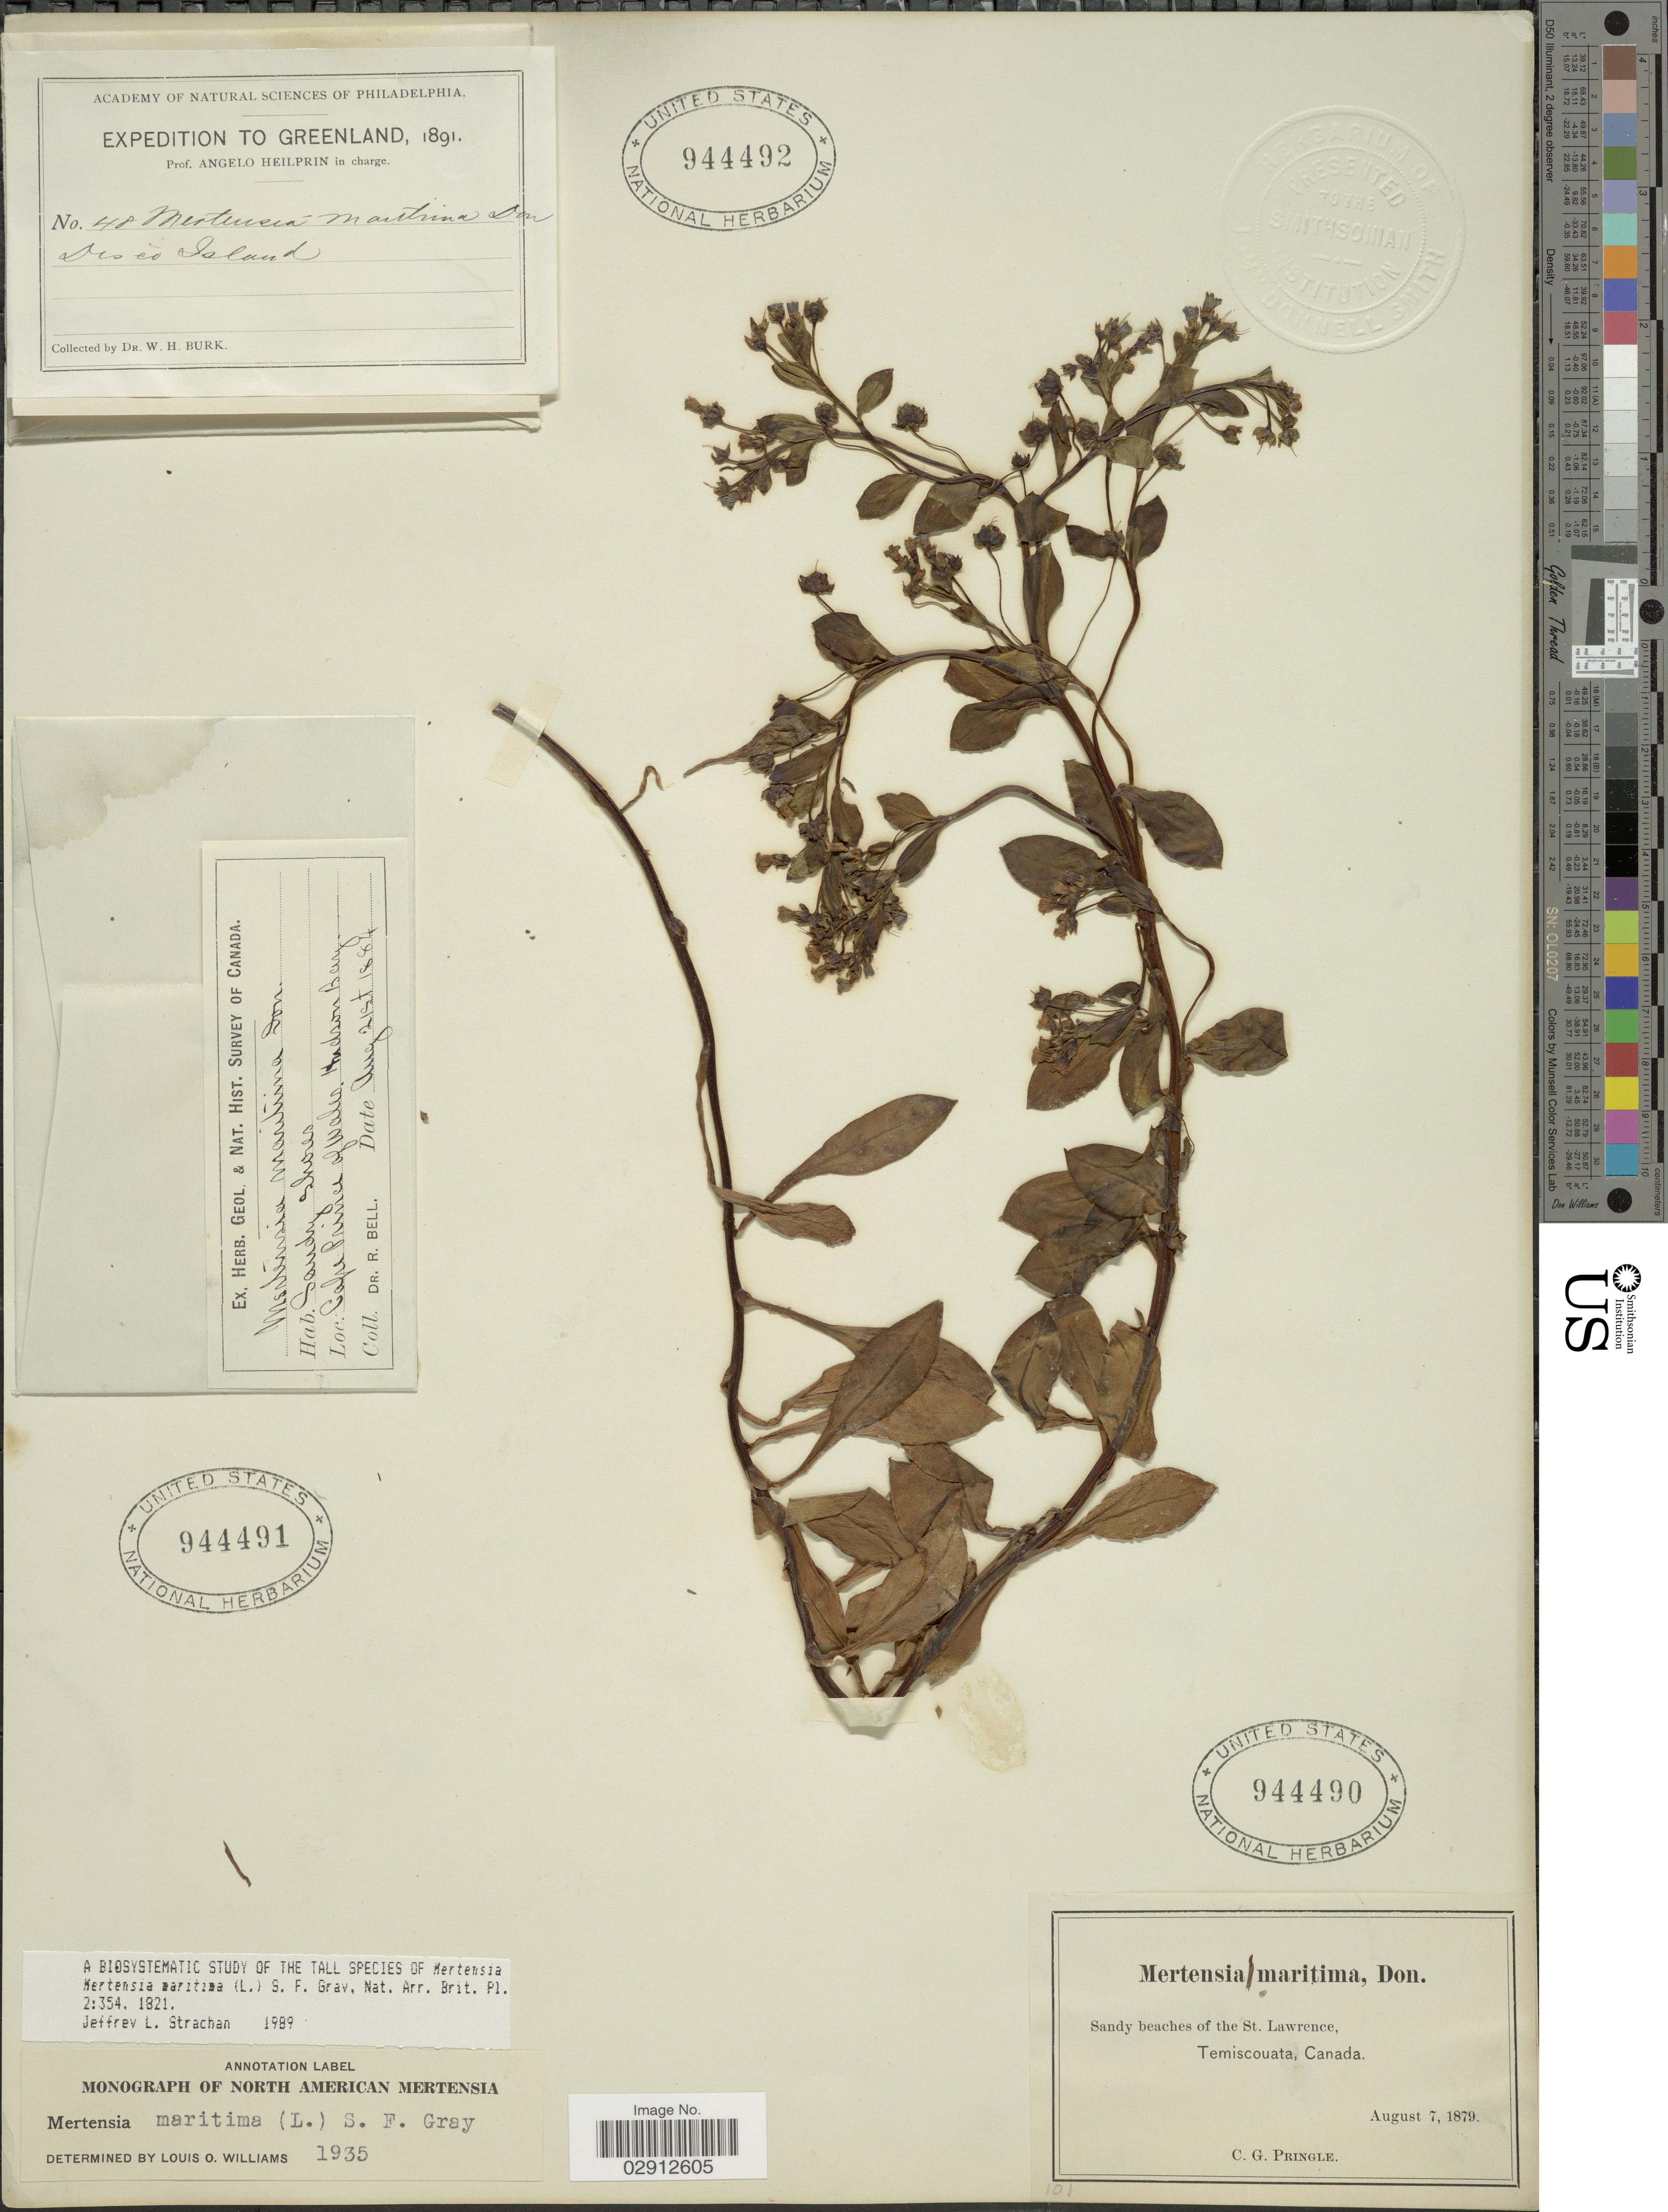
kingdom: Plantae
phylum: Tracheophyta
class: Magnoliopsida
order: Boraginales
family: Boraginaceae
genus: Mertensia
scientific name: Mertensia maritima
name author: (L.) S.F. Gray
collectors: W. Burk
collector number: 48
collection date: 1891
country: Greenland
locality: Disco Island.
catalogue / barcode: US 944492-3